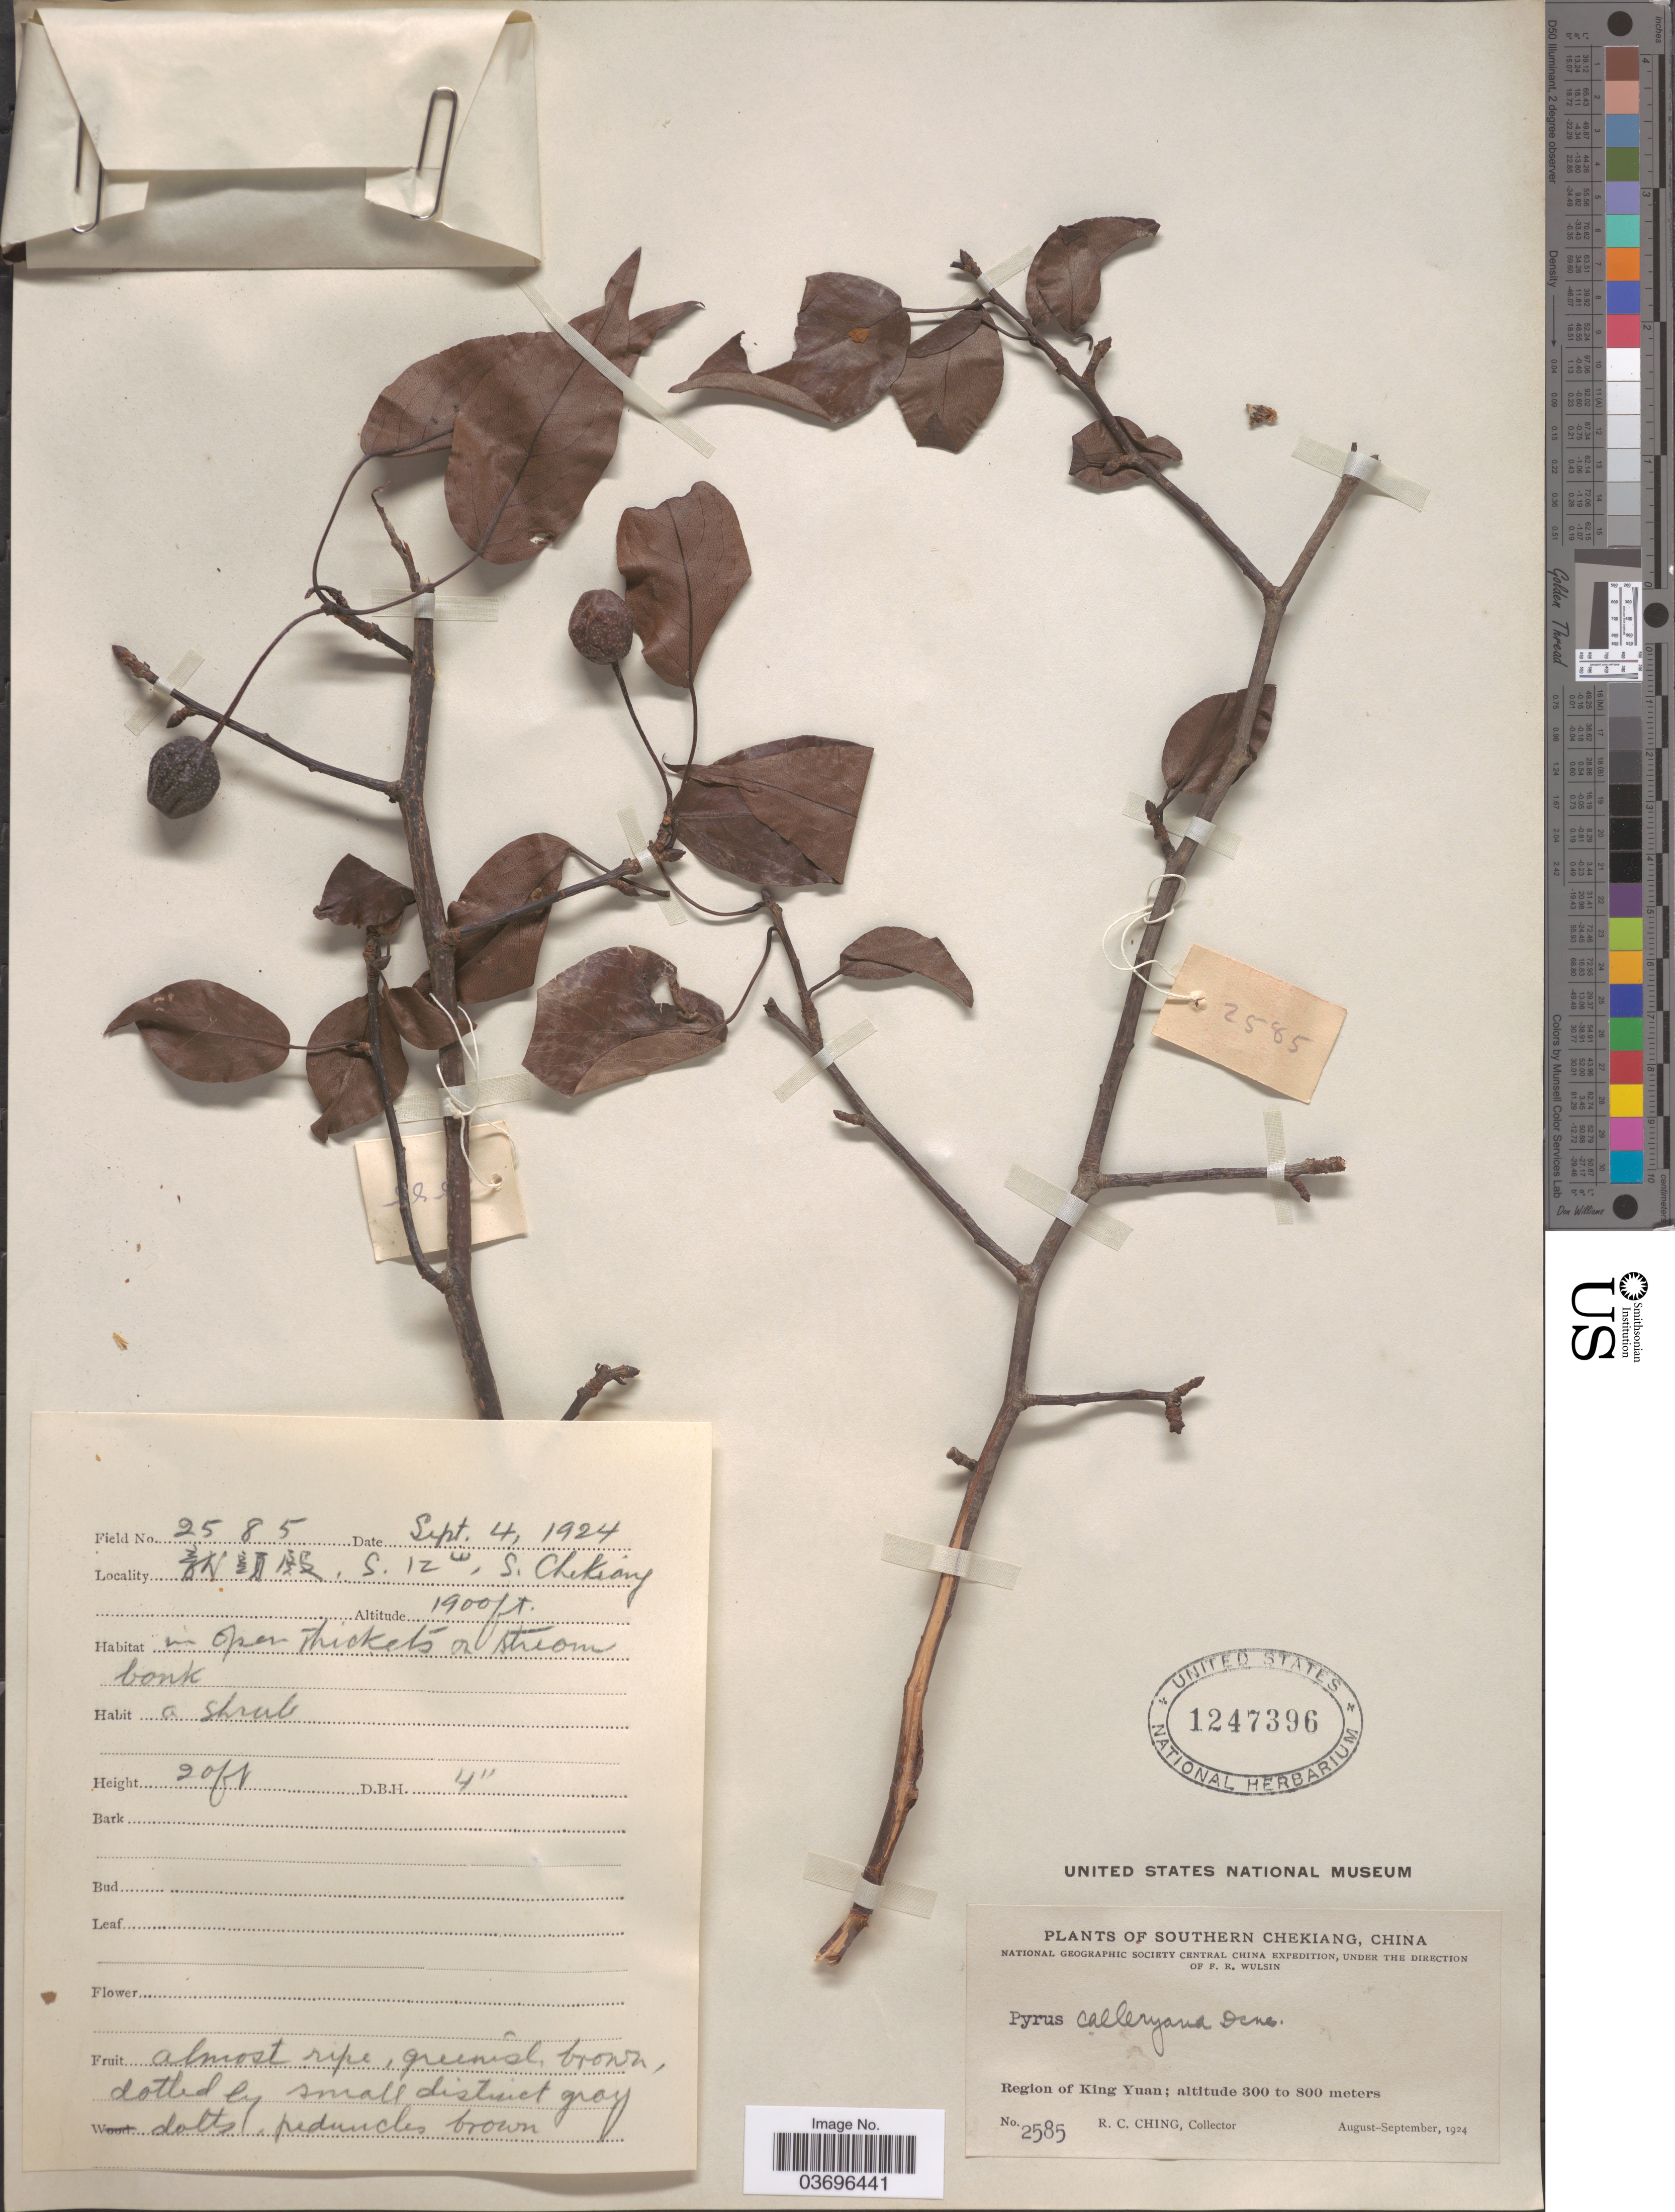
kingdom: Plantae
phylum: Tracheophyta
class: Magnoliopsida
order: Rosales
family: Rosaceae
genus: Pyrus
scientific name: Pyrus calleryana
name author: Decne.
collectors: R. C. Ching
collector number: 2585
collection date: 1924-09-04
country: China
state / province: Zhejiang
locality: X, S. 12 W, Southern Chekiang. Region of King Yuan.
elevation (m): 579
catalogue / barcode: US 1247396